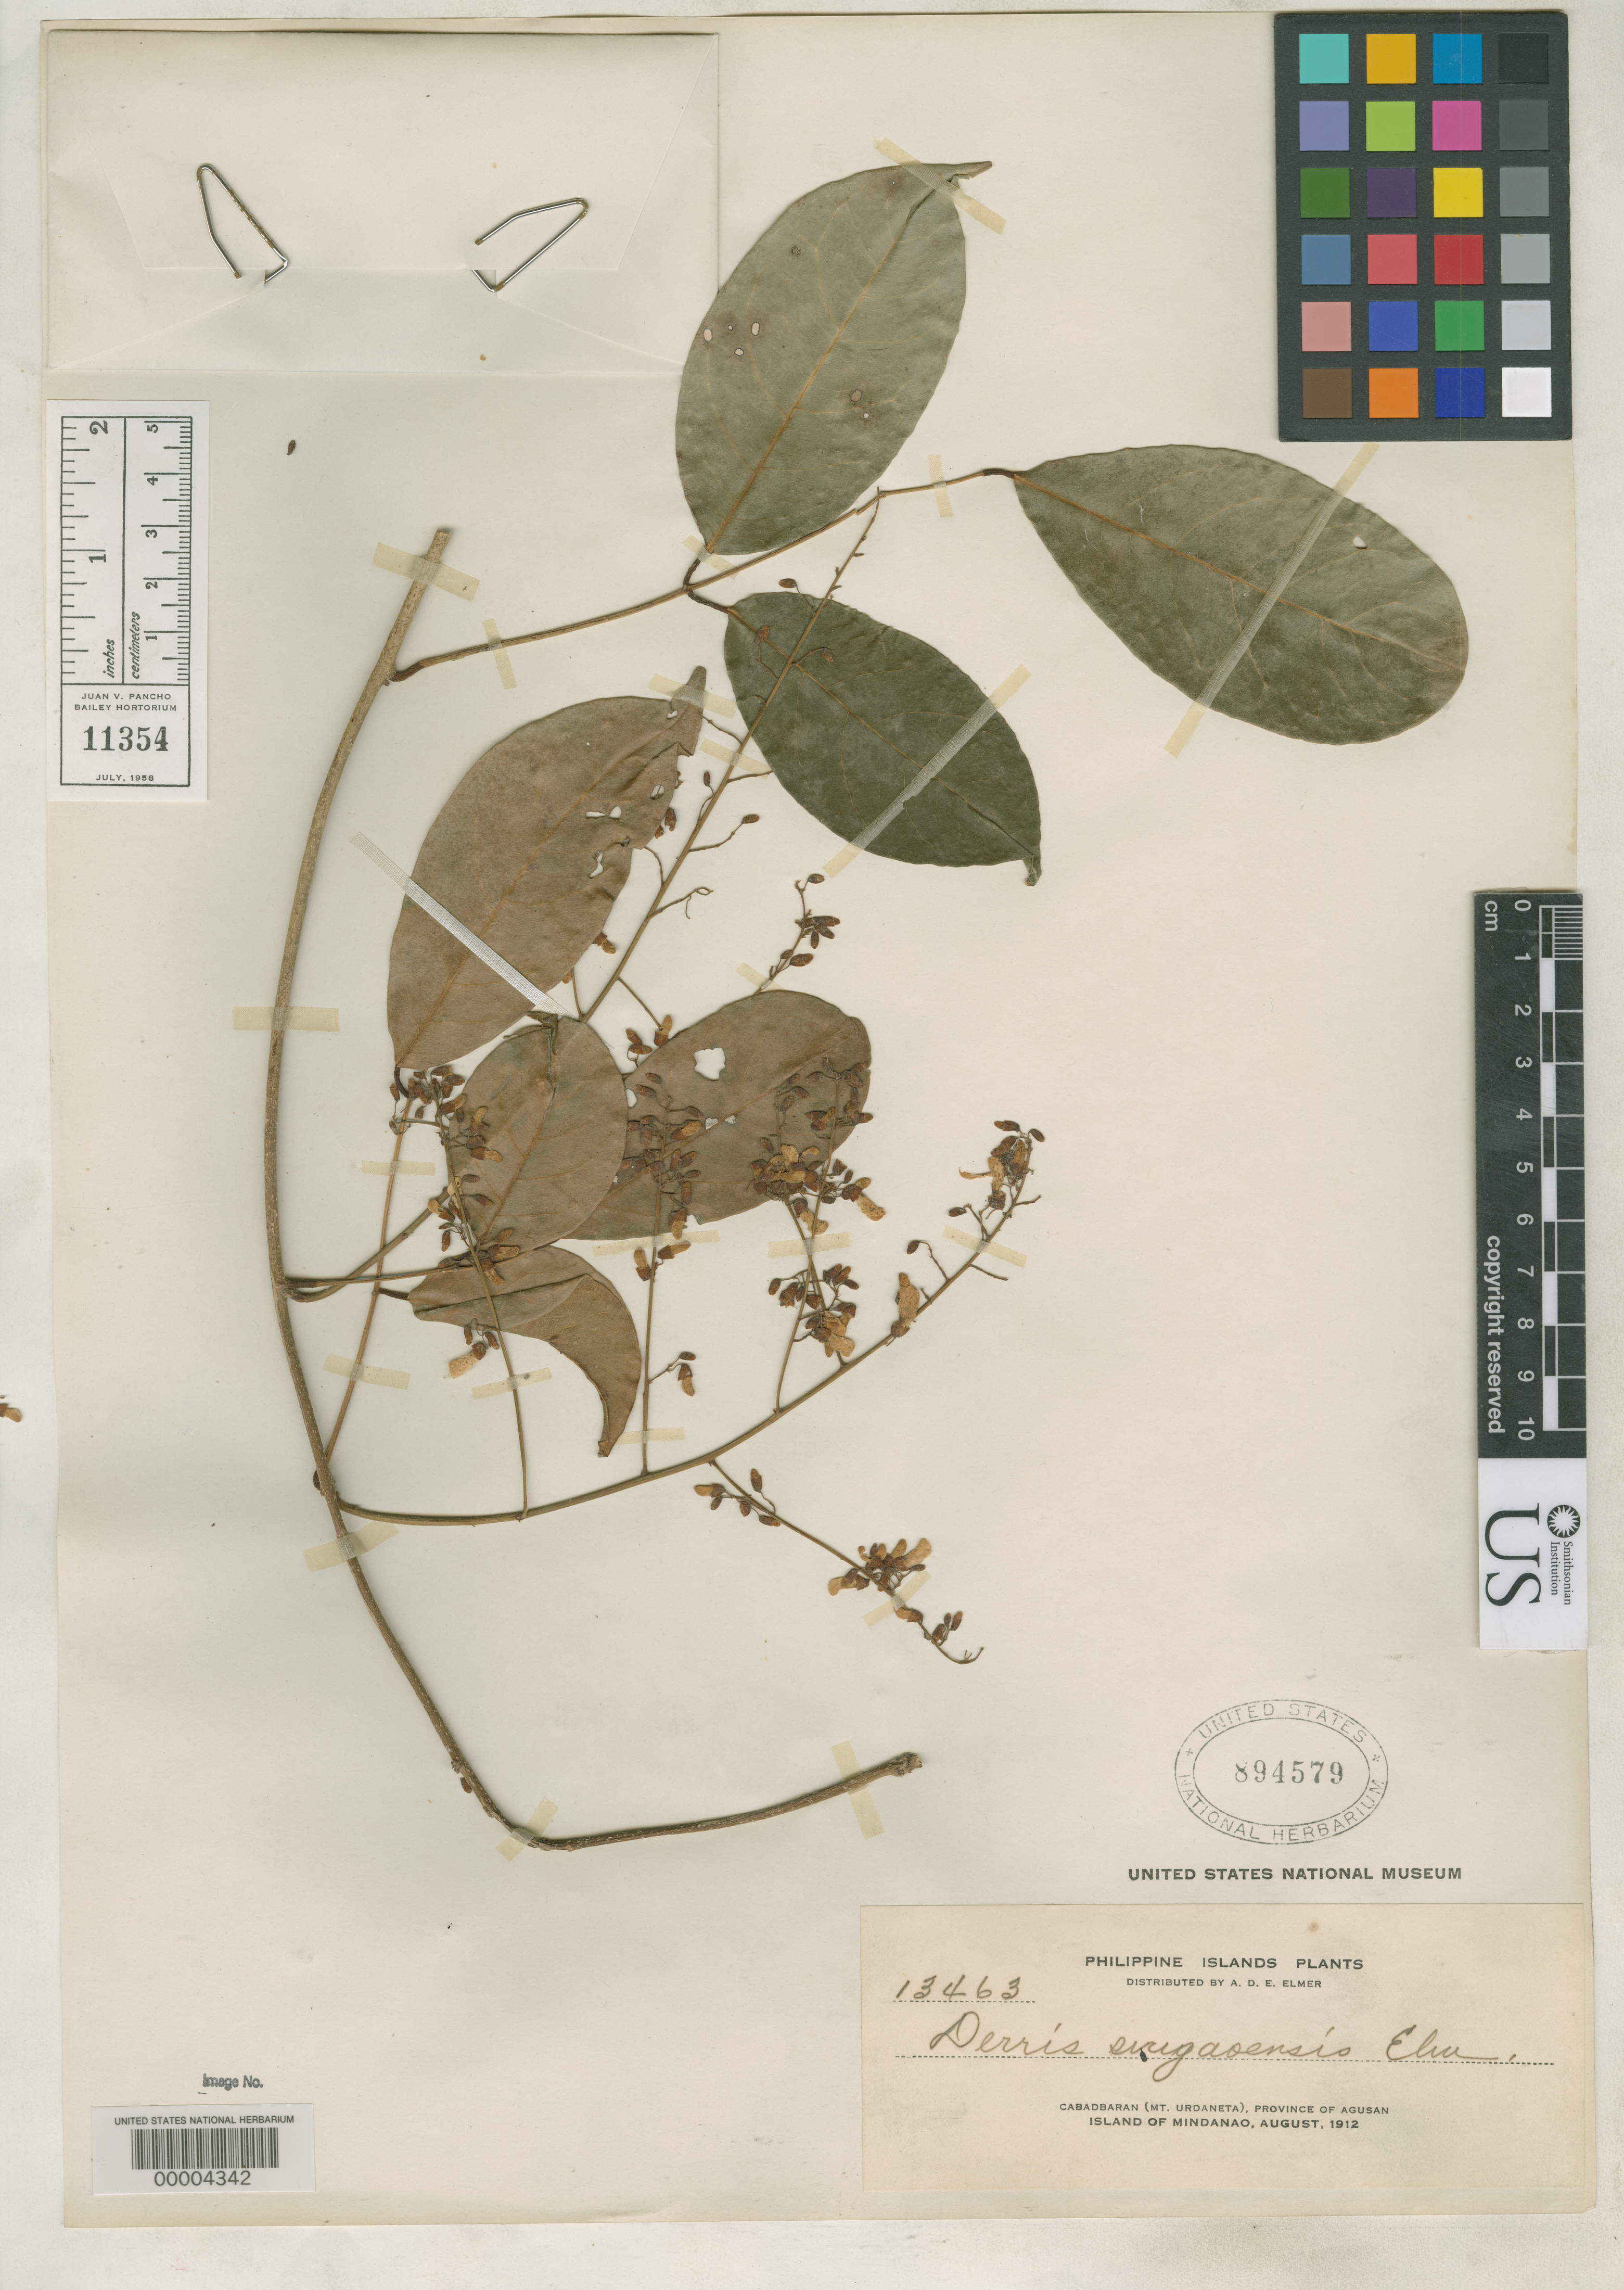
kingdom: Plantae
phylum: Tracheophyta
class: Magnoliopsida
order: Fabales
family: Fabaceae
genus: Derris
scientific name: Derris surigaoensis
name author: Elmer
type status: Isotype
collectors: A. D. E. Elmer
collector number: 13463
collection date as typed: Aug 1912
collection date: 1912-08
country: Philippines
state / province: Caraga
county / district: Agusan del Norte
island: Mindanao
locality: Cabadbaran (Mt. Urdaneta), Province of Agusan, Island of Mindanao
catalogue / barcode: US 894579